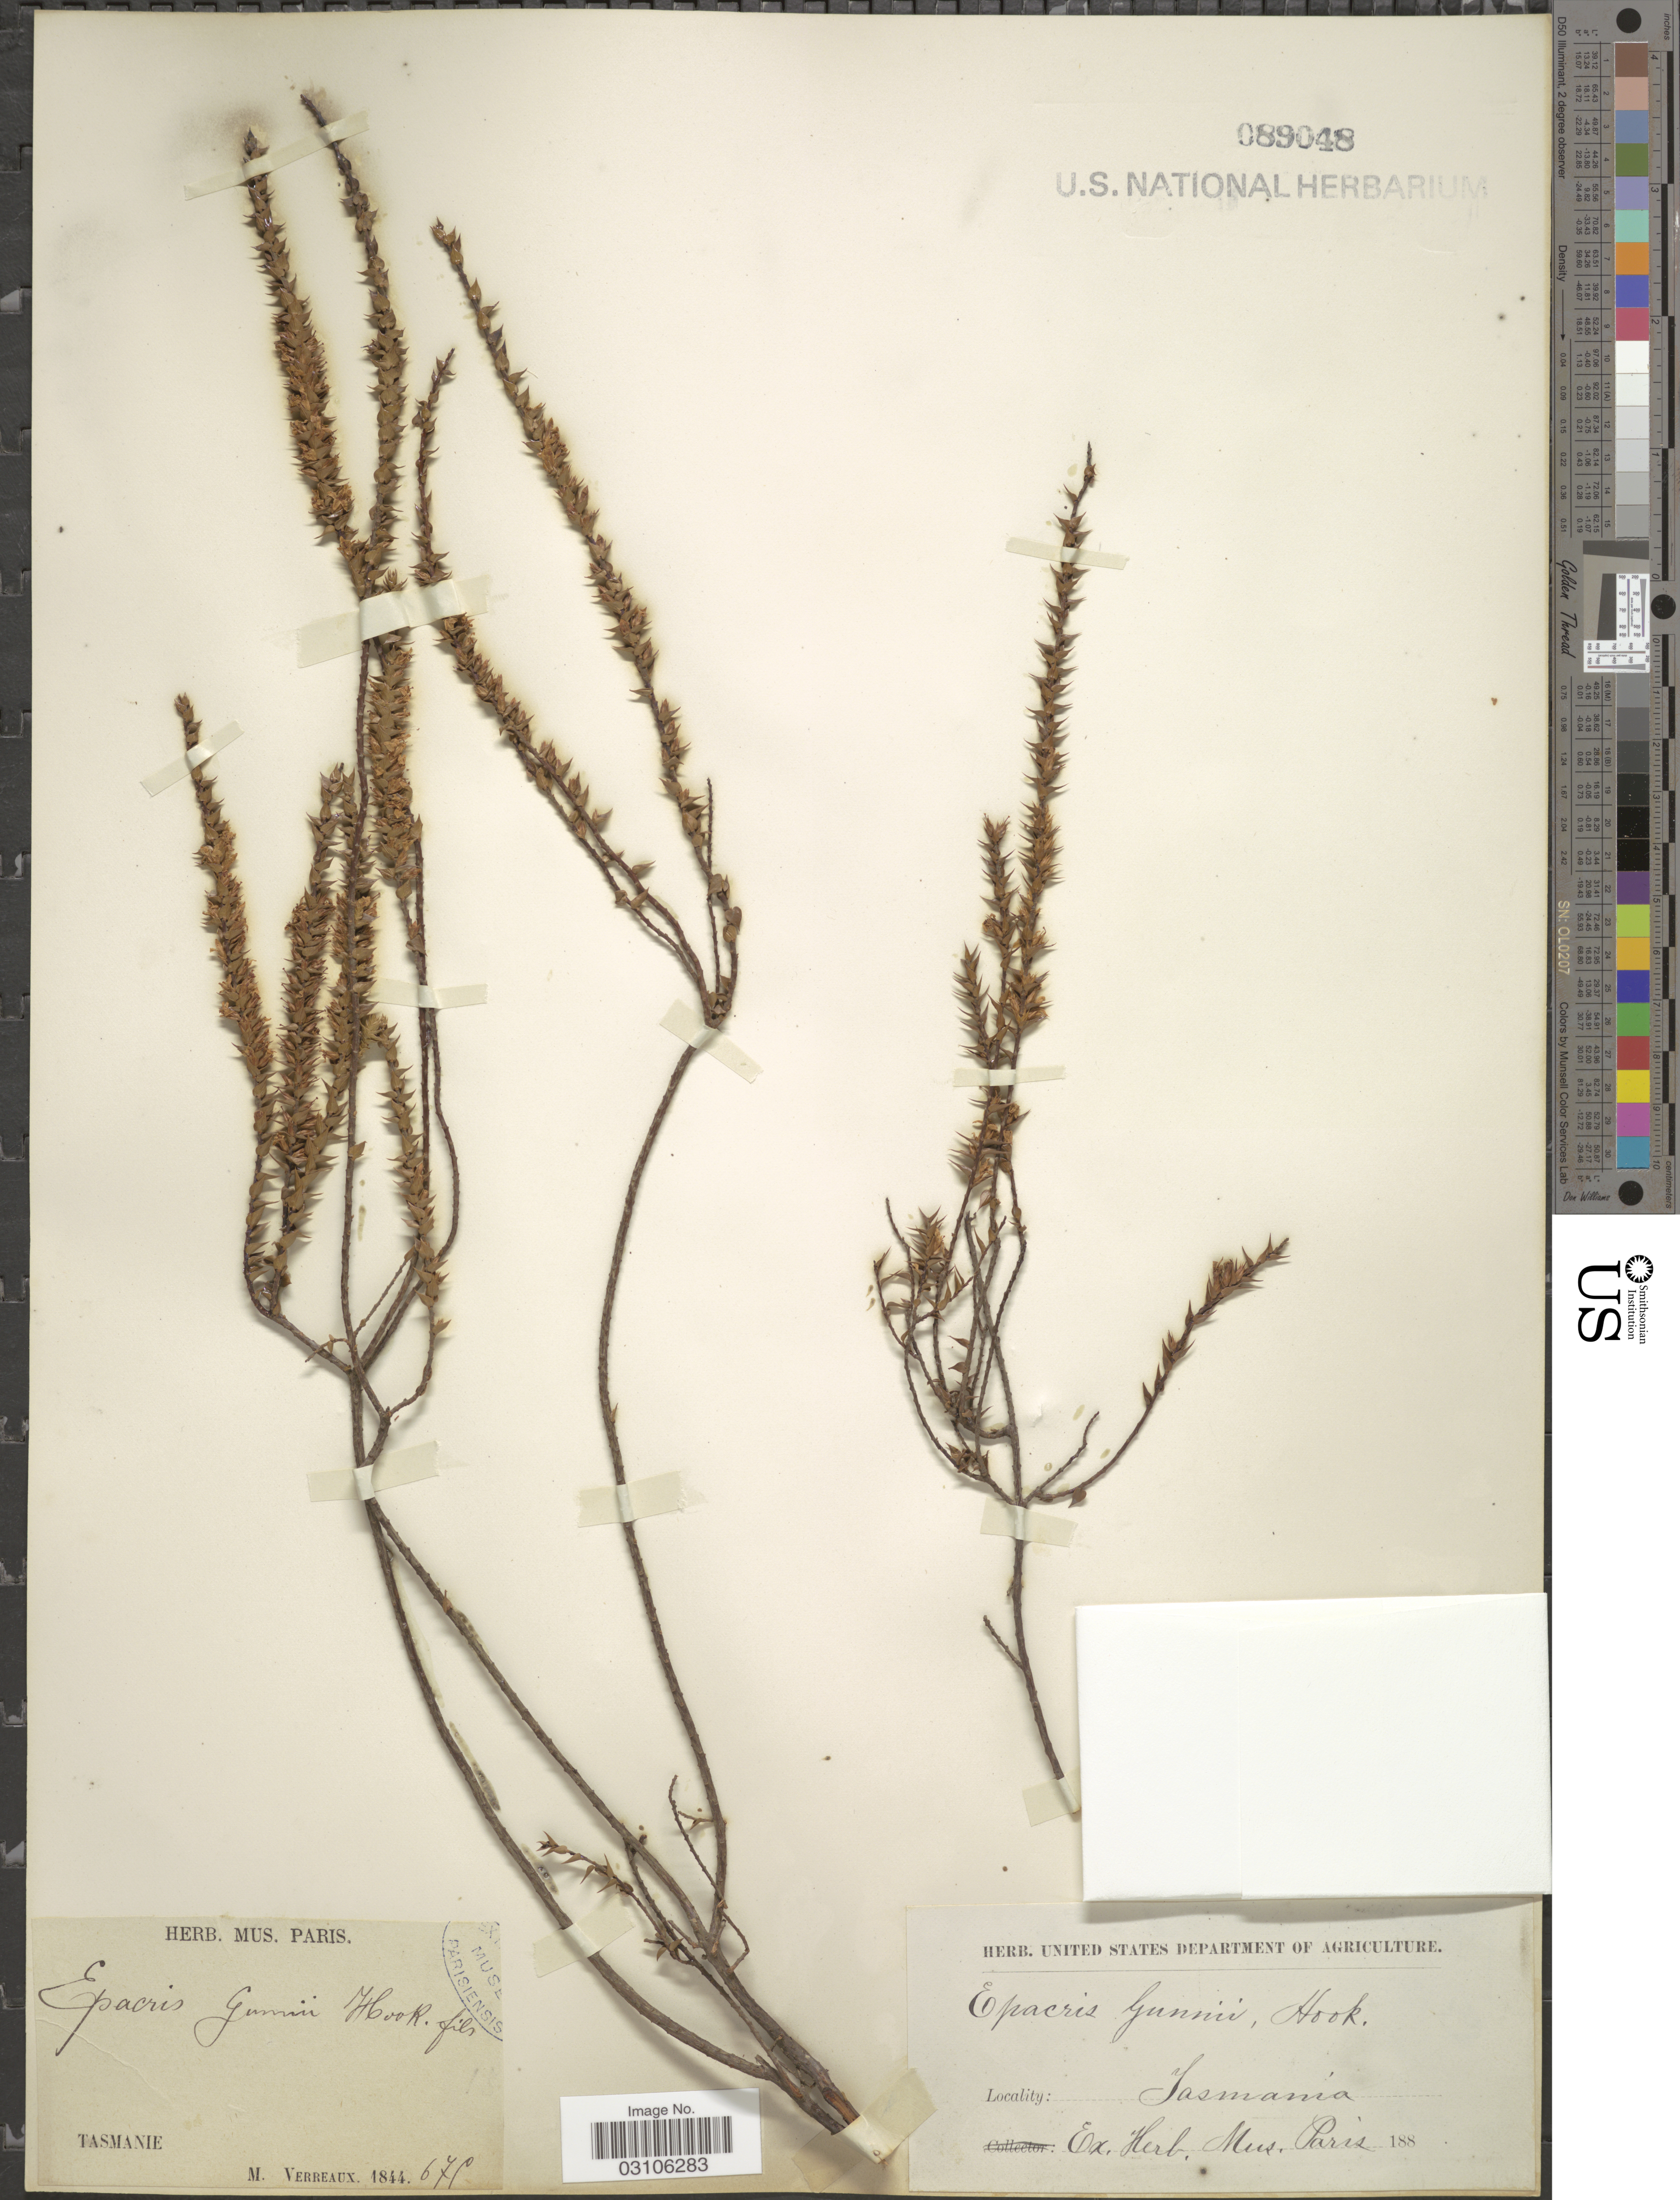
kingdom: Plantae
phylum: Tracheophyta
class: Magnoliopsida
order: Ericales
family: Ericaceae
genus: Epacris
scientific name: Epacris gunnii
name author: Hook. f.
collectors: M. Verreaux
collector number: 671*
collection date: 1844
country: Australia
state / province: Tasmania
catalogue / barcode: US 89048